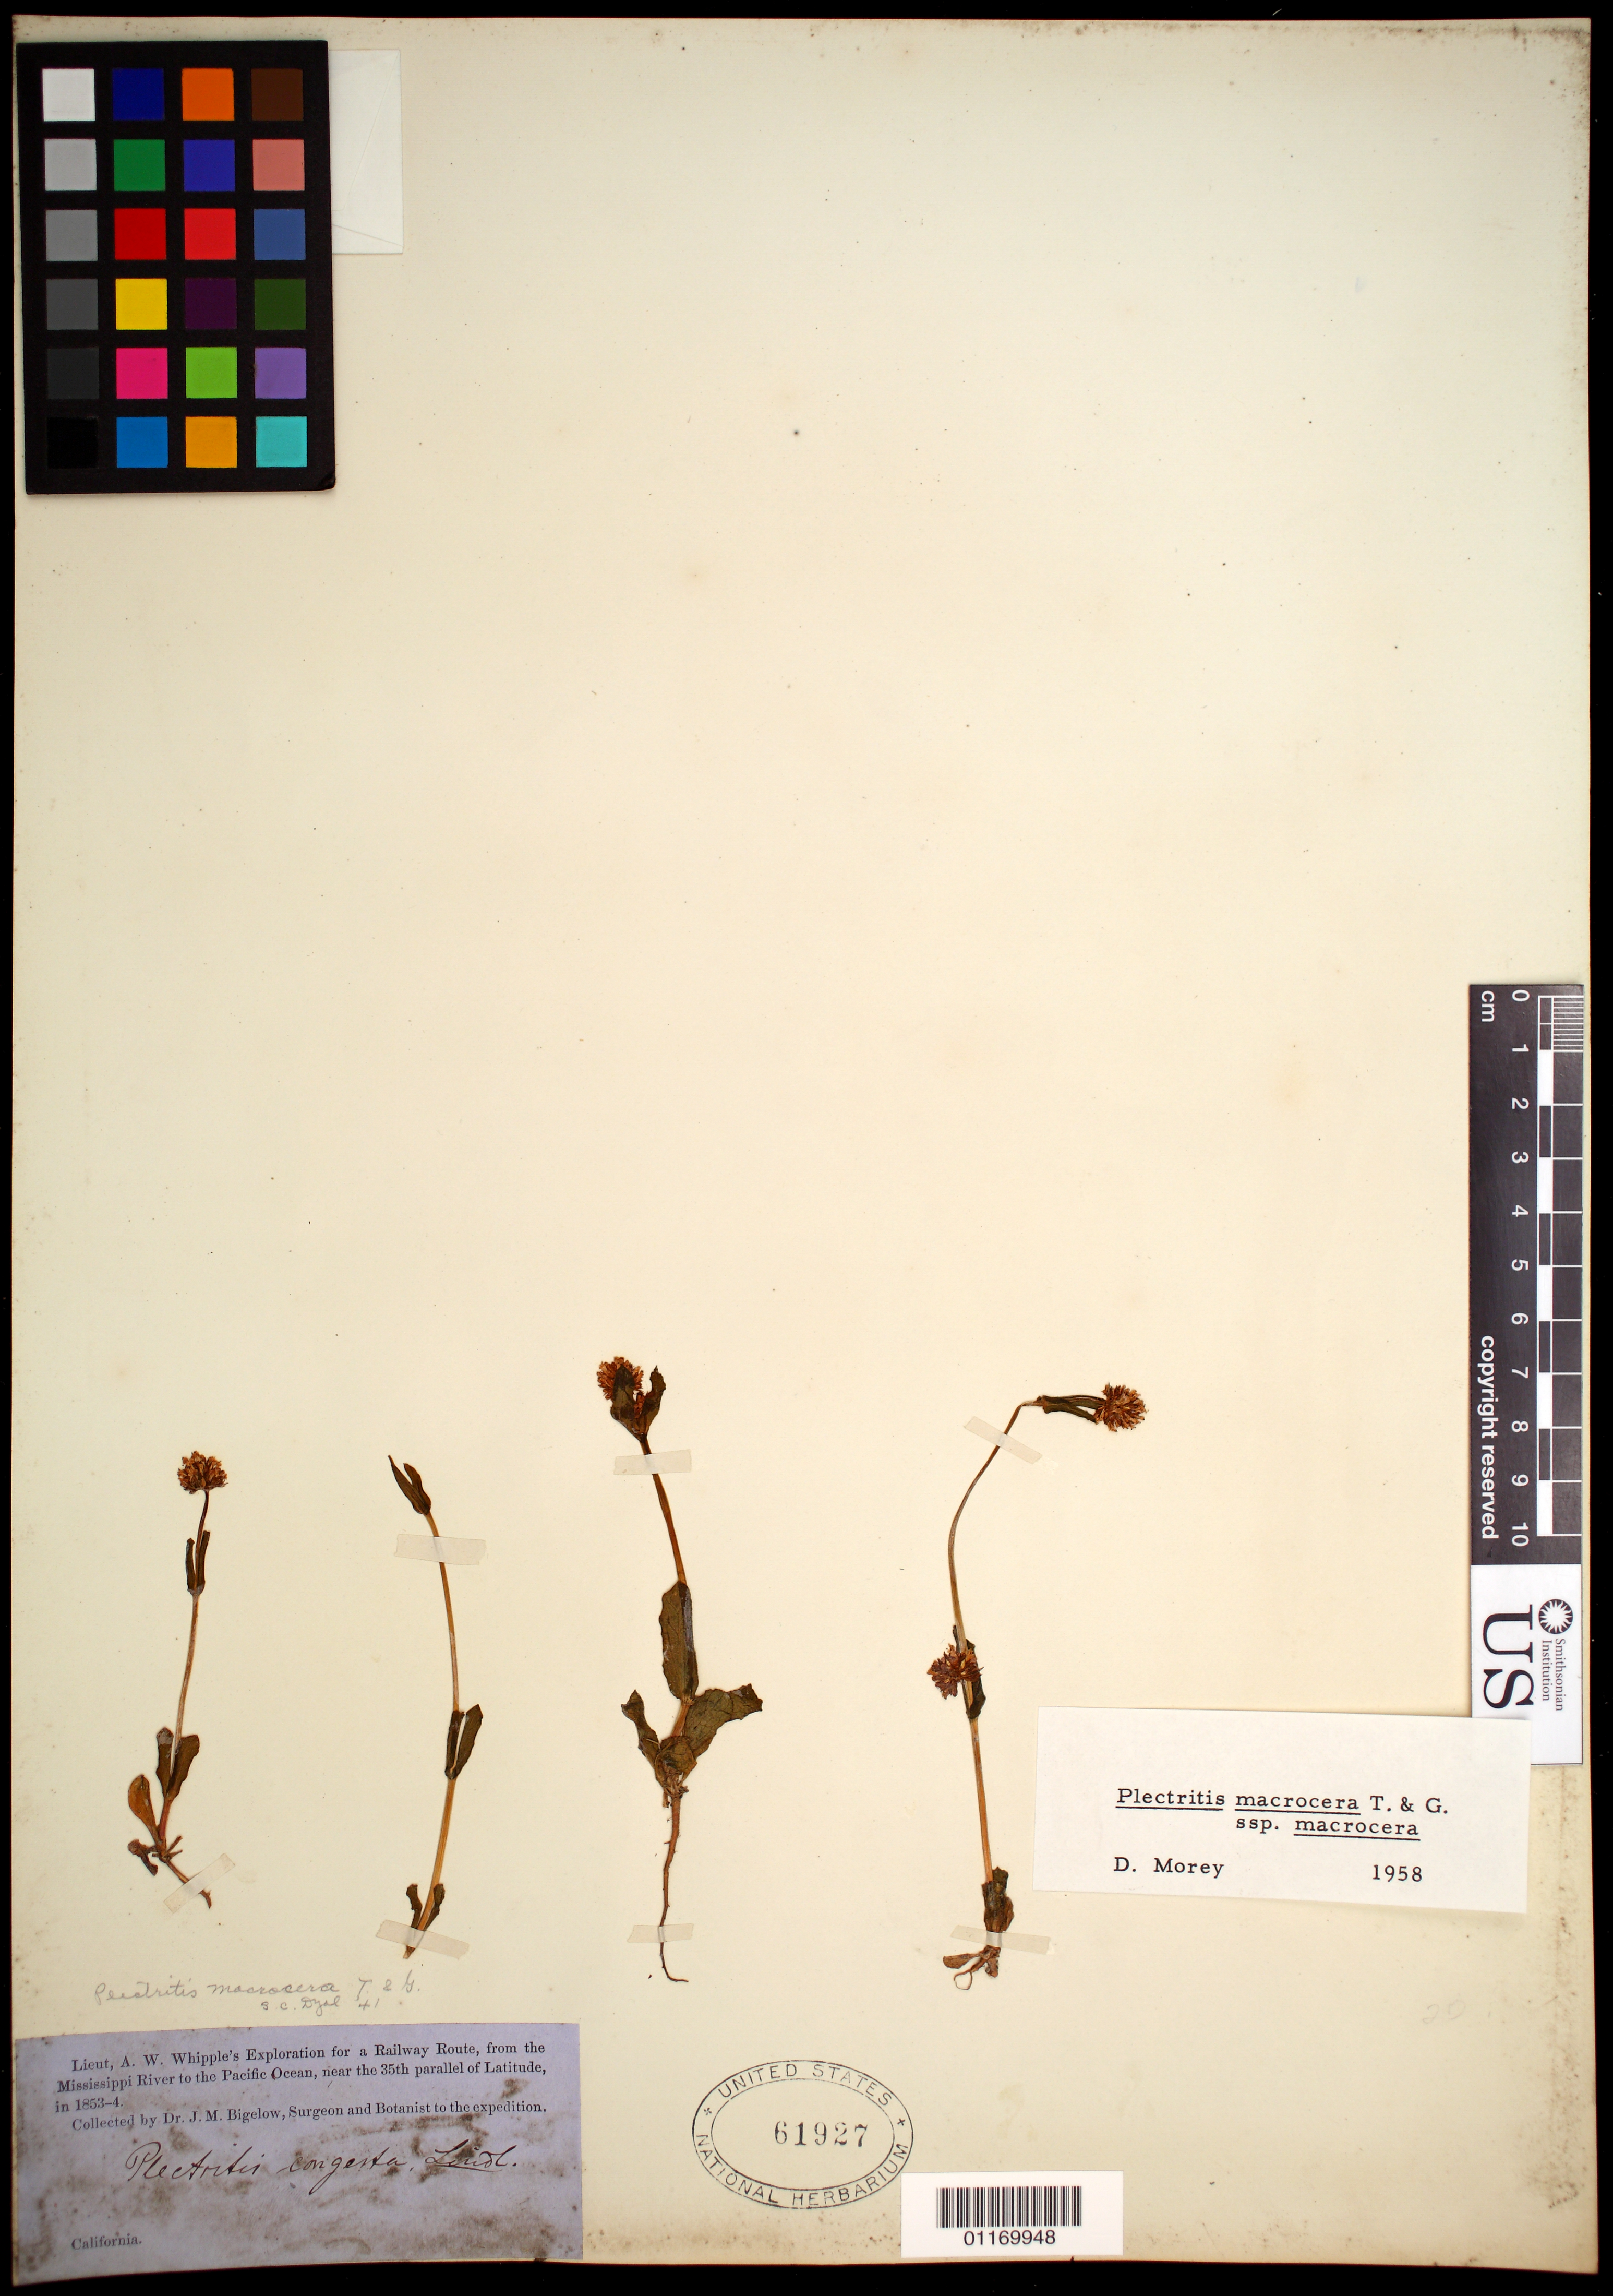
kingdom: Plantae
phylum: Tracheophyta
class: Magnoliopsida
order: Dipsacales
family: Caprifoliaceae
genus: Plectritis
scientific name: Plectritis macrocera subsp. macrocera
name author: Torr. & A. Gray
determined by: Morey, D. H.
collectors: J. M. Bigelow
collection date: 1853/1854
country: United States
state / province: California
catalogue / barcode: US 61927